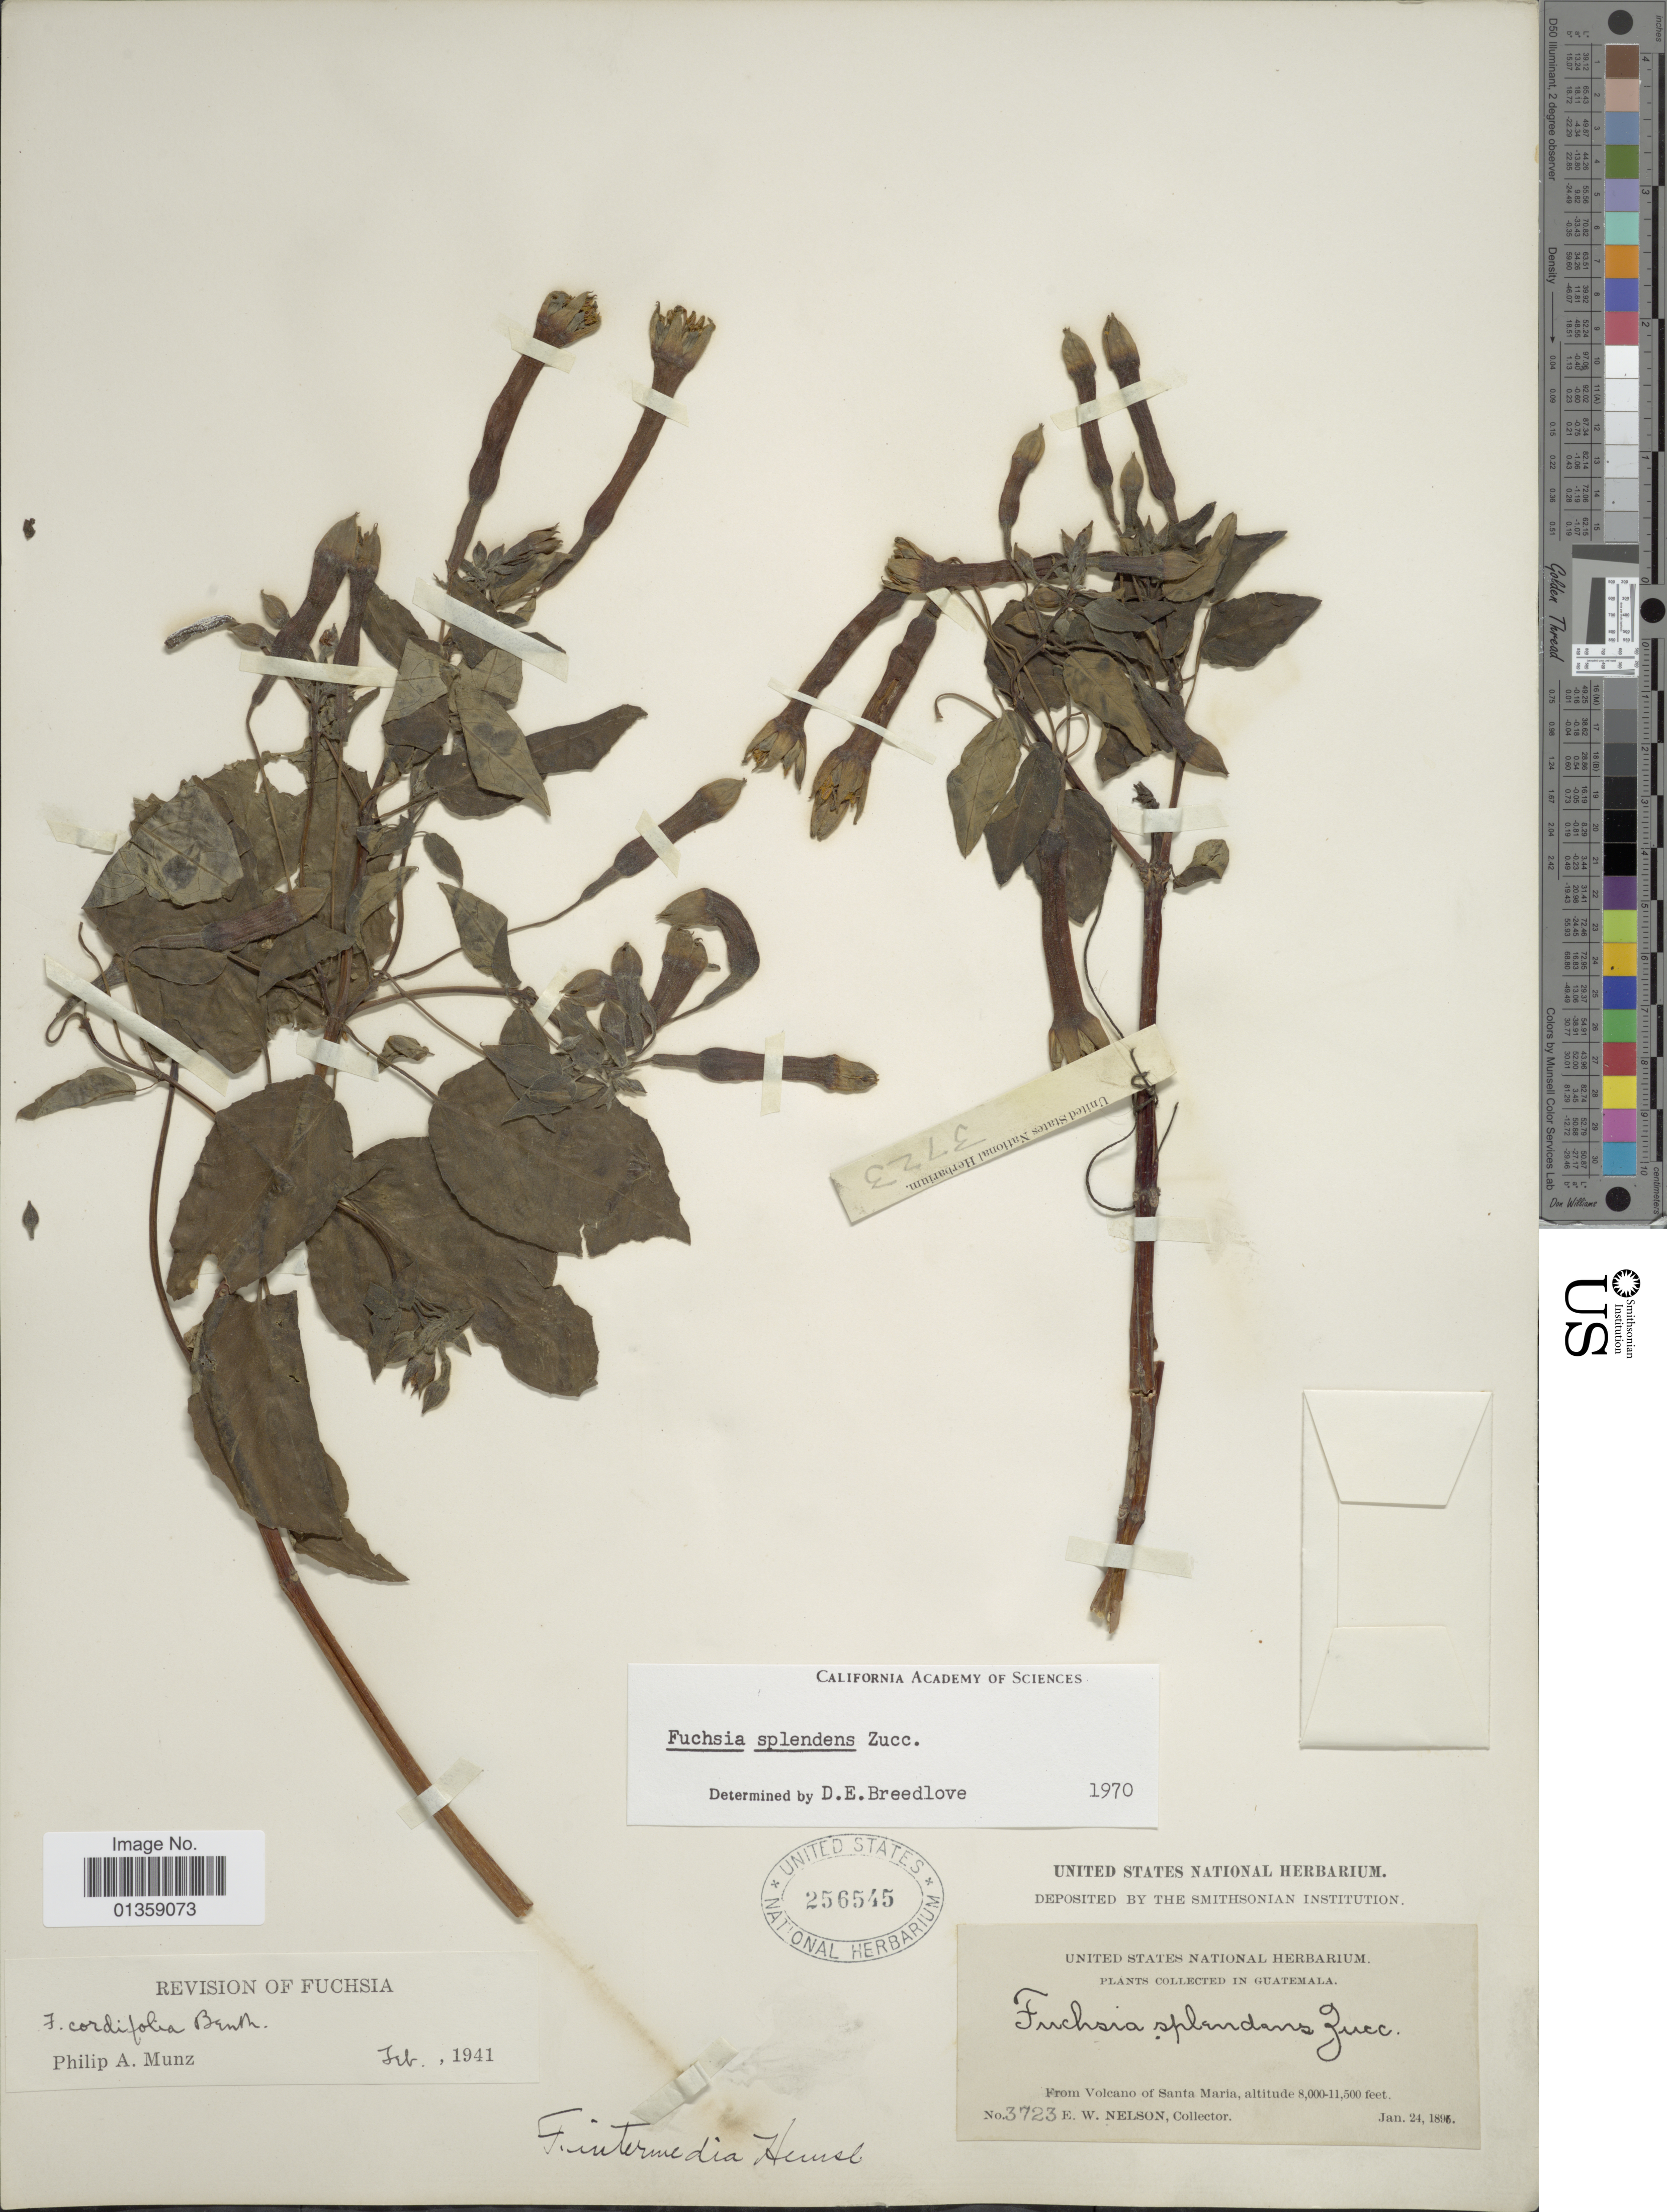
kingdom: Plantae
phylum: Tracheophyta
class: Magnoliopsida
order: Myrtales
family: Onagraceae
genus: Fuchsia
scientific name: Fuchsia splendens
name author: Zucc.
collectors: E. W. Nelson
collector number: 3723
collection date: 1890-01-24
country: Guatemala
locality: From Volcano of Santa Maria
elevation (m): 2438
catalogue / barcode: US 256545